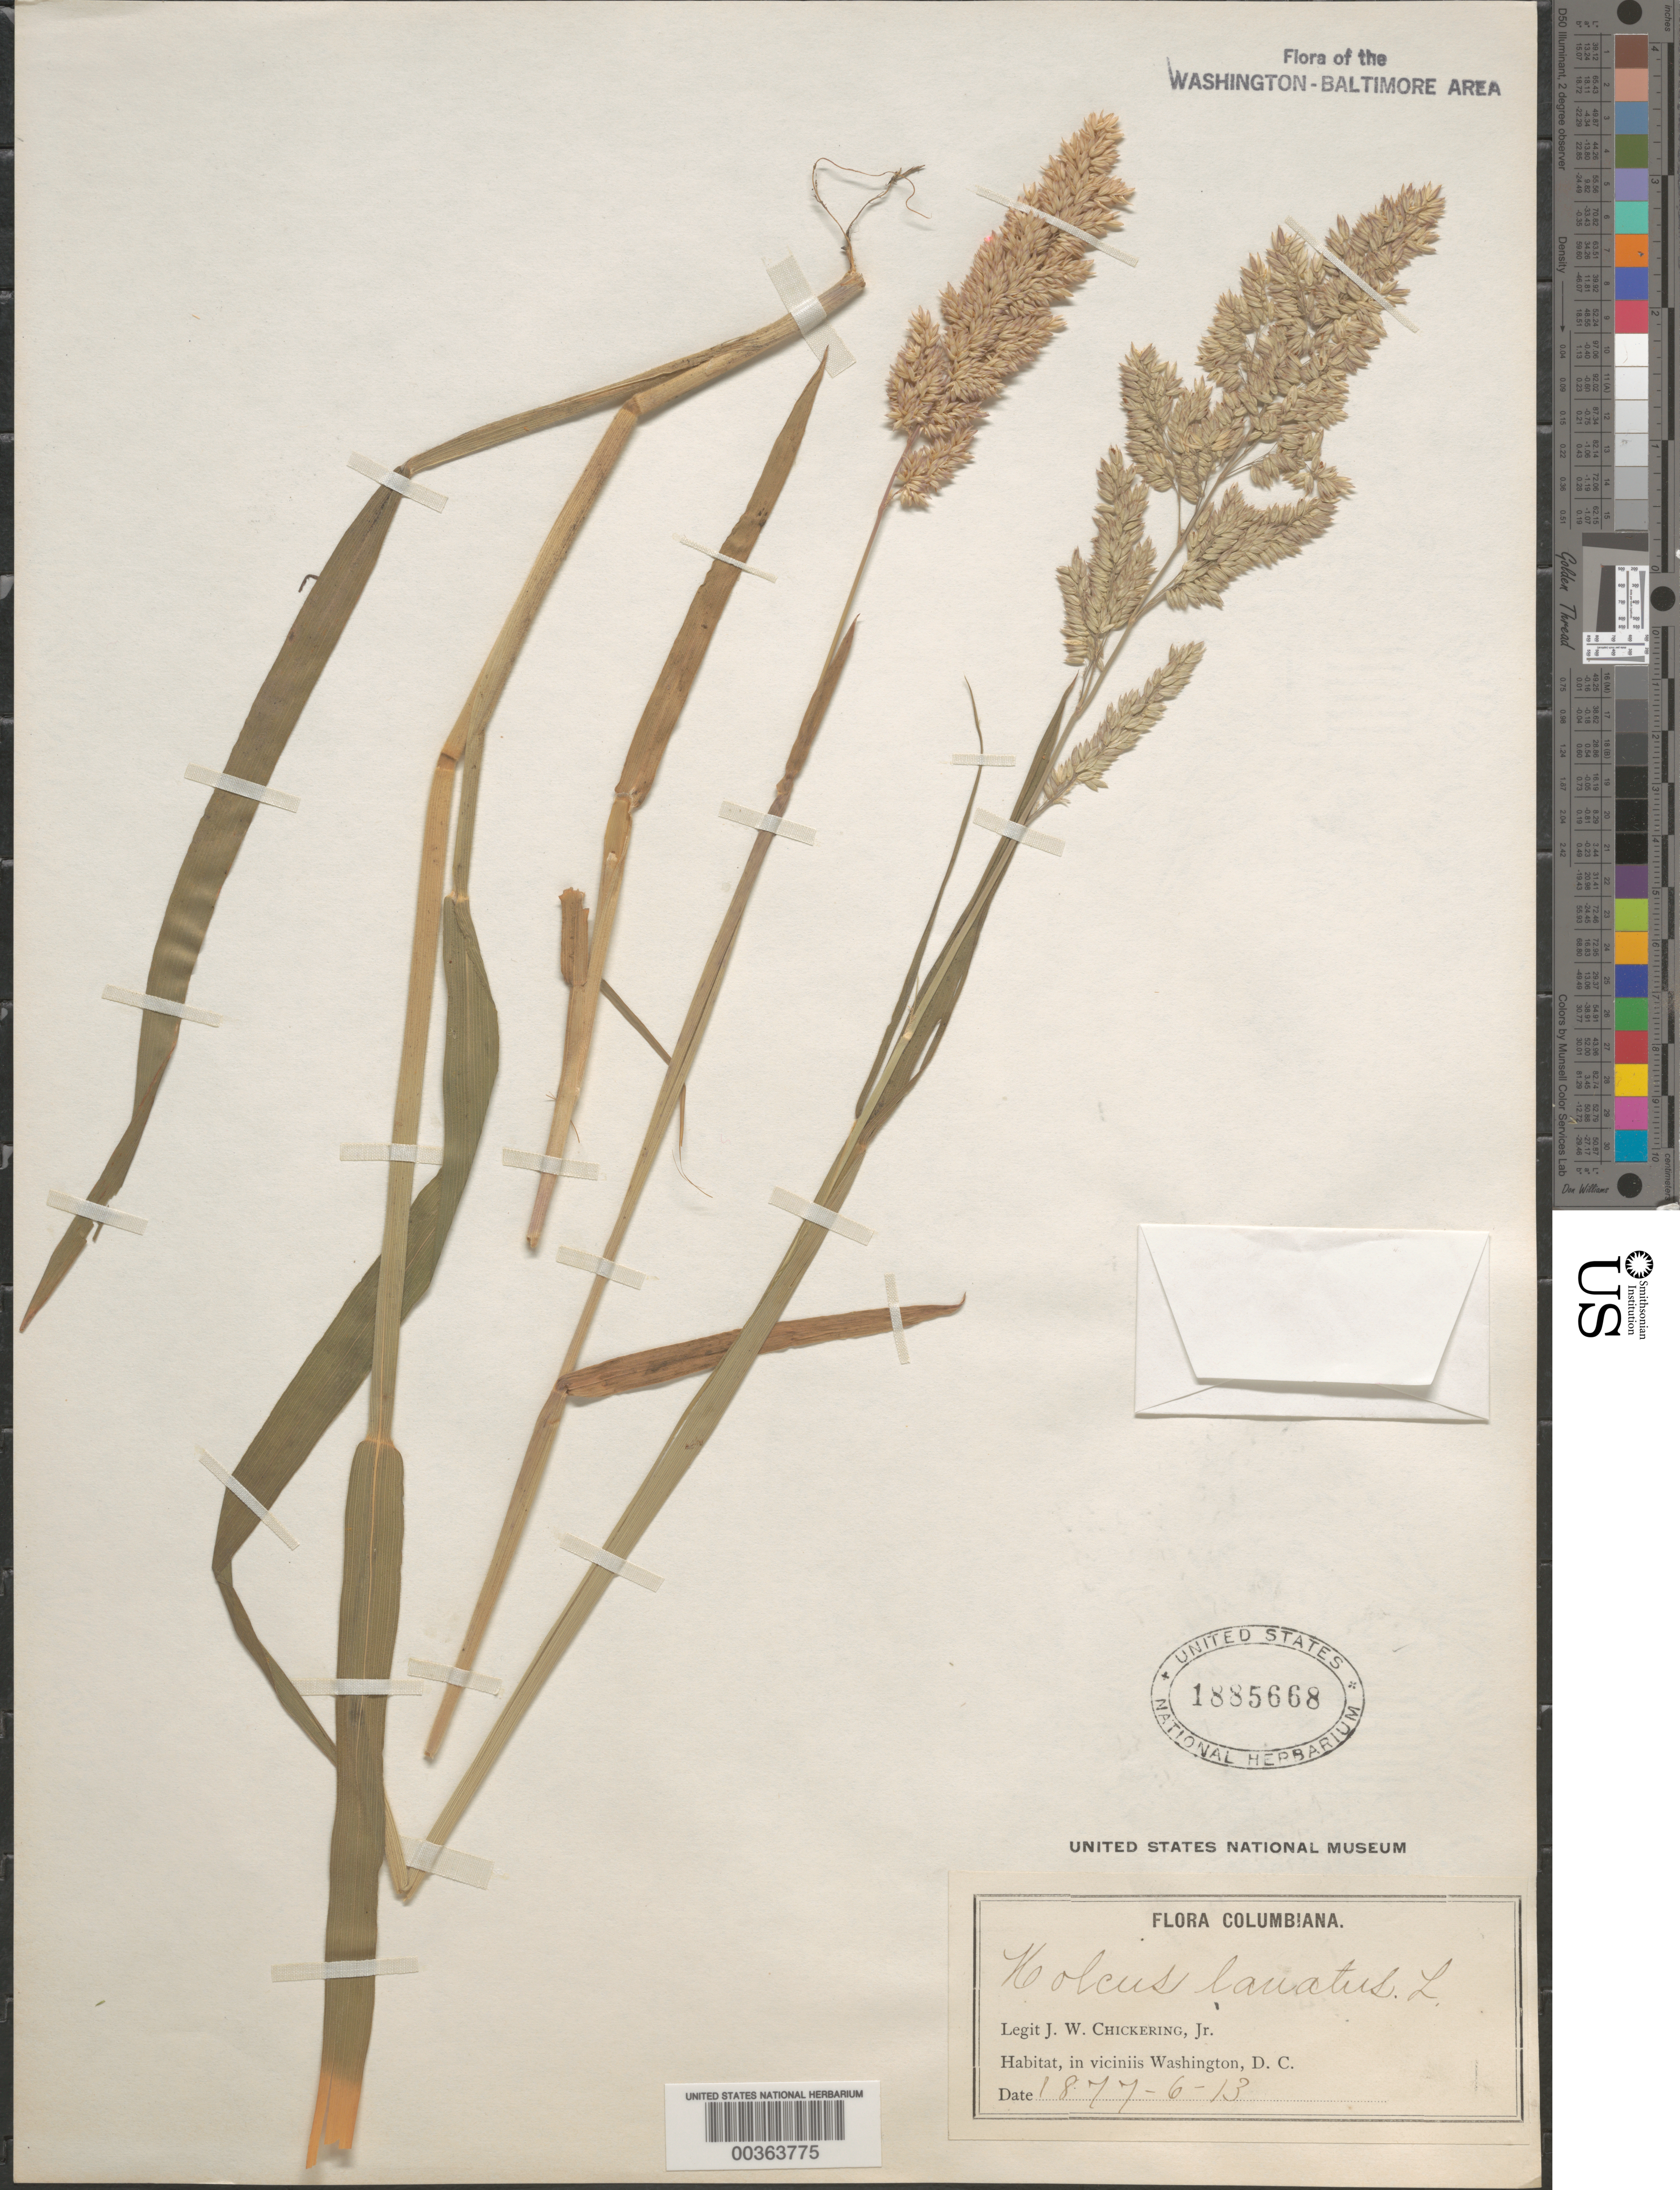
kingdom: Plantae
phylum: Tracheophyta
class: Liliopsida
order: Poales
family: Poaceae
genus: Holcus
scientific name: Holcus lanatus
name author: L.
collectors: J. W. Chickering Jr.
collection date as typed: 13 Jun 1877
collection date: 1877-06-13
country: United States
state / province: District of Columbia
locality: Washington DC area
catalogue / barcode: US 1885668